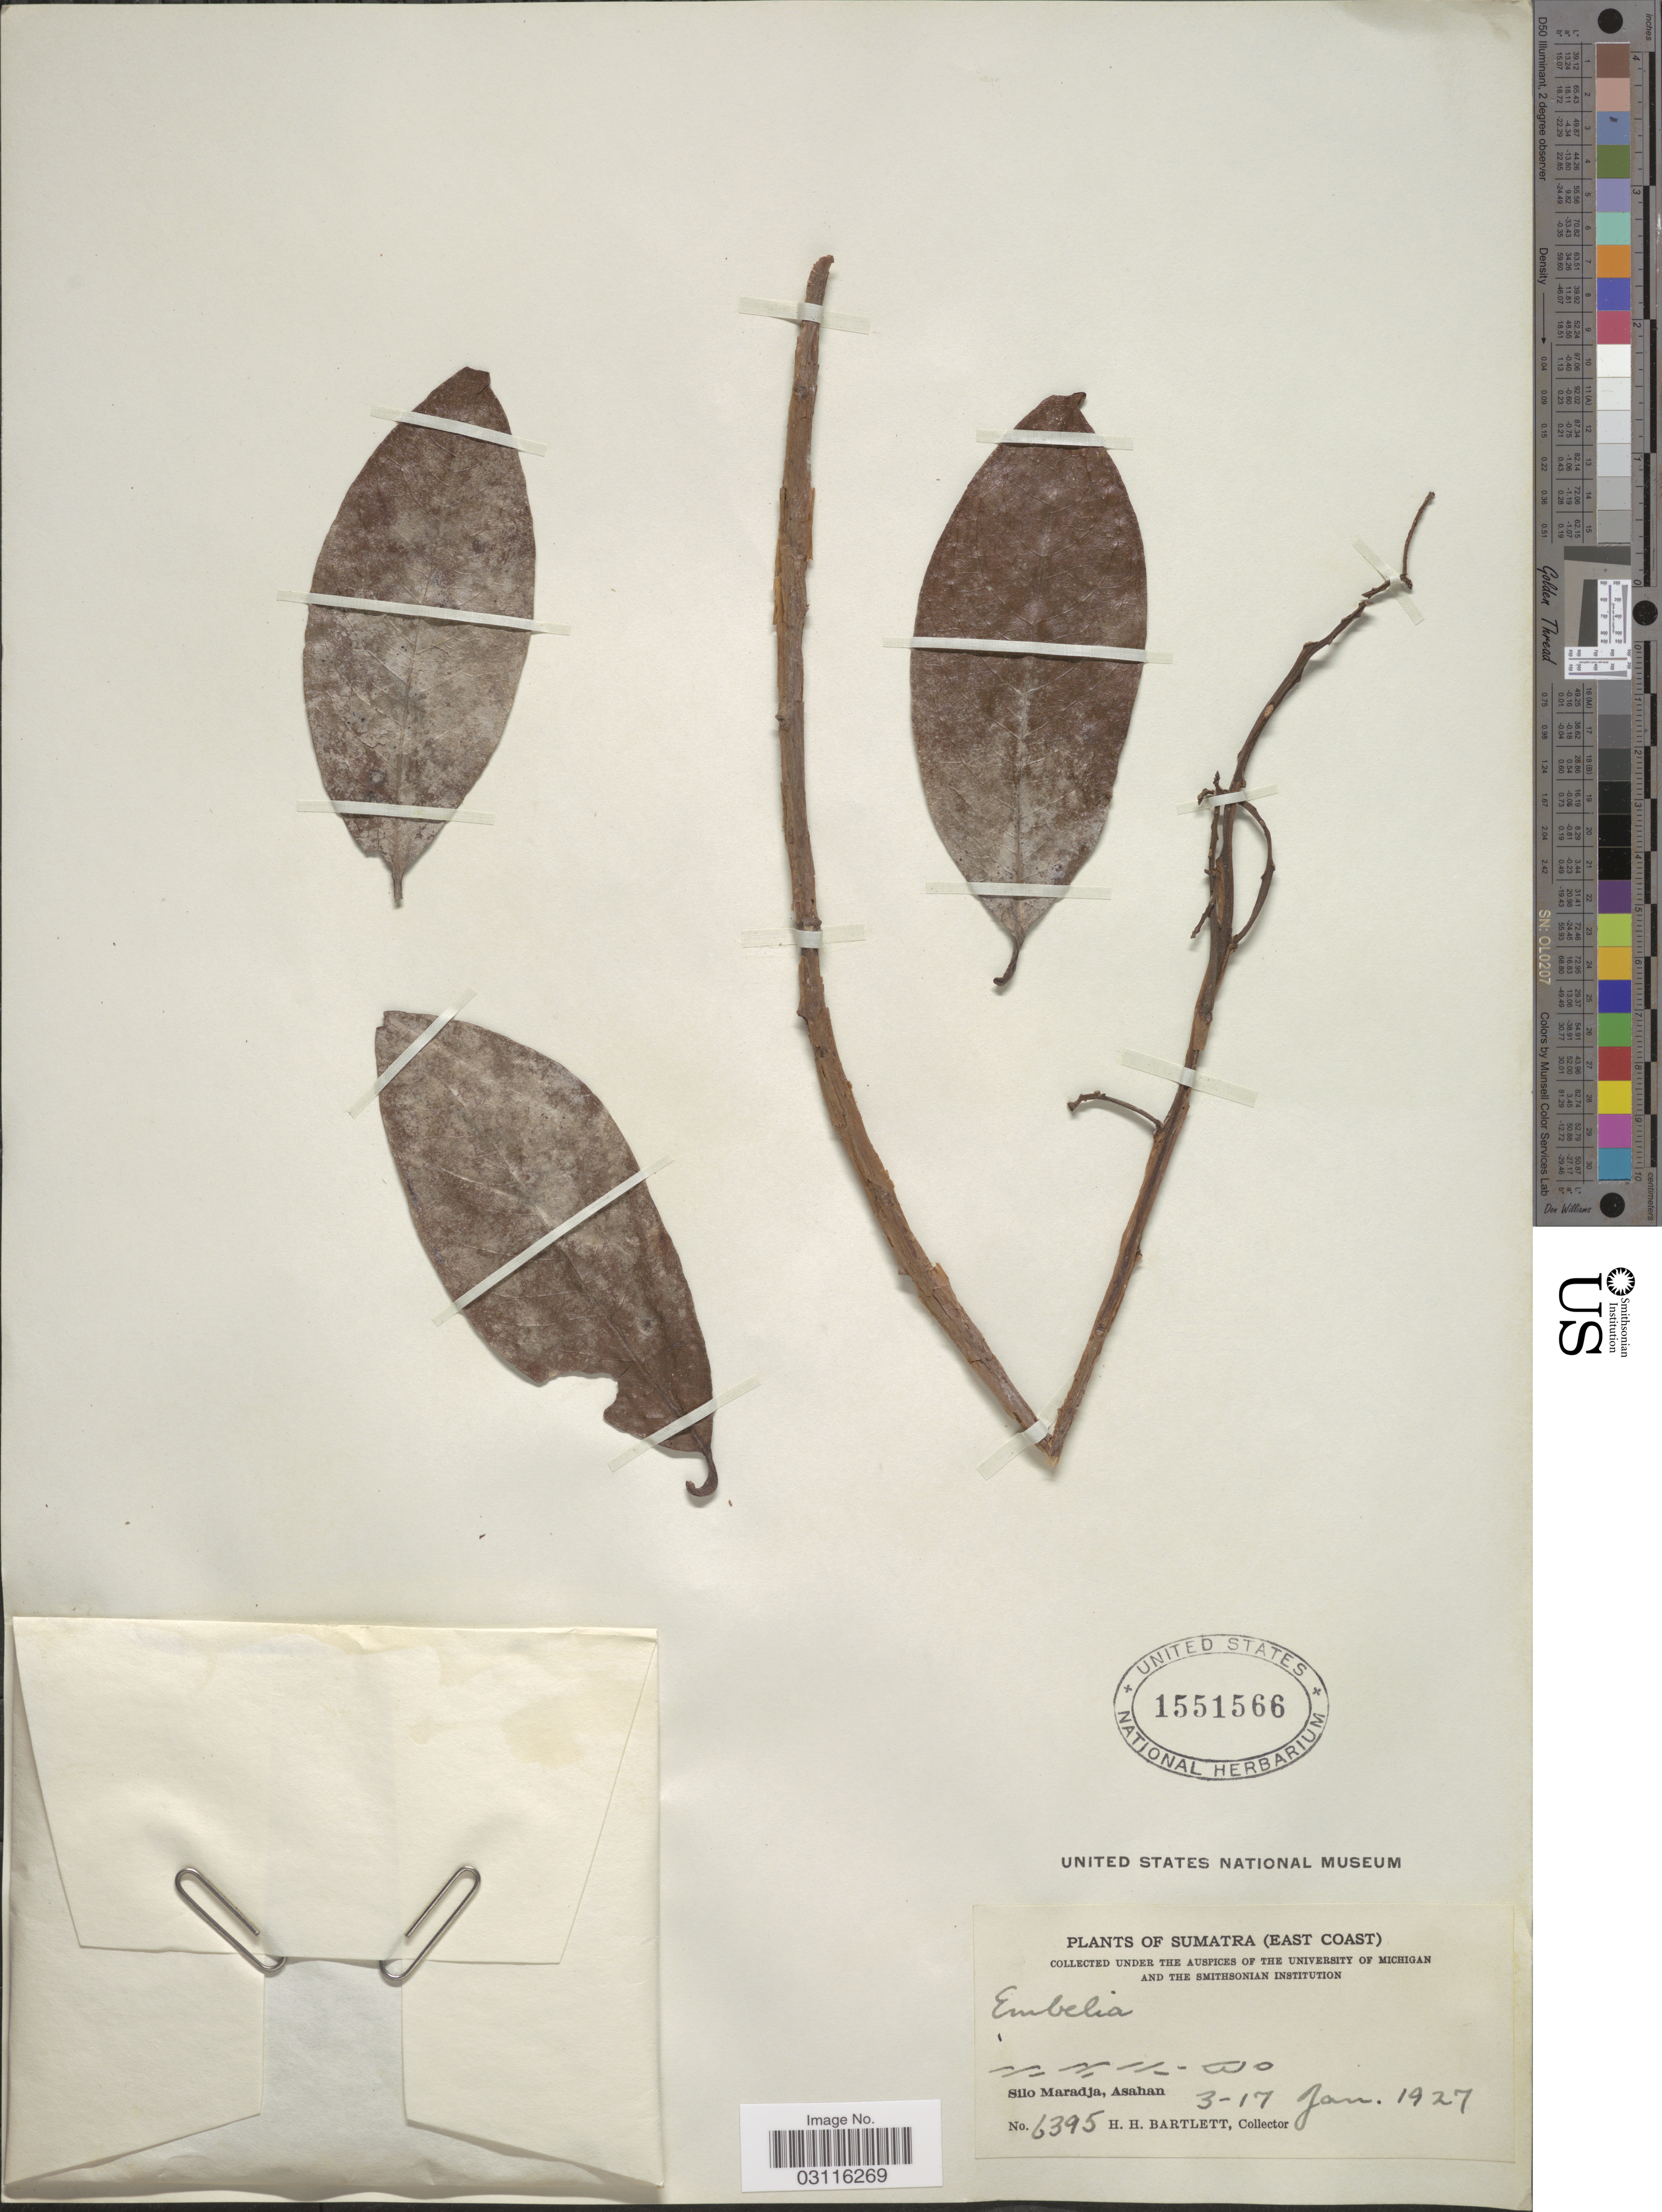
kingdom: Plantae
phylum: Tracheophyta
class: Magnoliopsida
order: Ericales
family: Primulaceae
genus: Embelia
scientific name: Embelia sp.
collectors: H. H. Bartlett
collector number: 6395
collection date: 1927-01-03/1927-01-17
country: Indonesia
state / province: Sumatra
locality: East Coast. Silo Maradja, Asahan.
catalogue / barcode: US 1551566